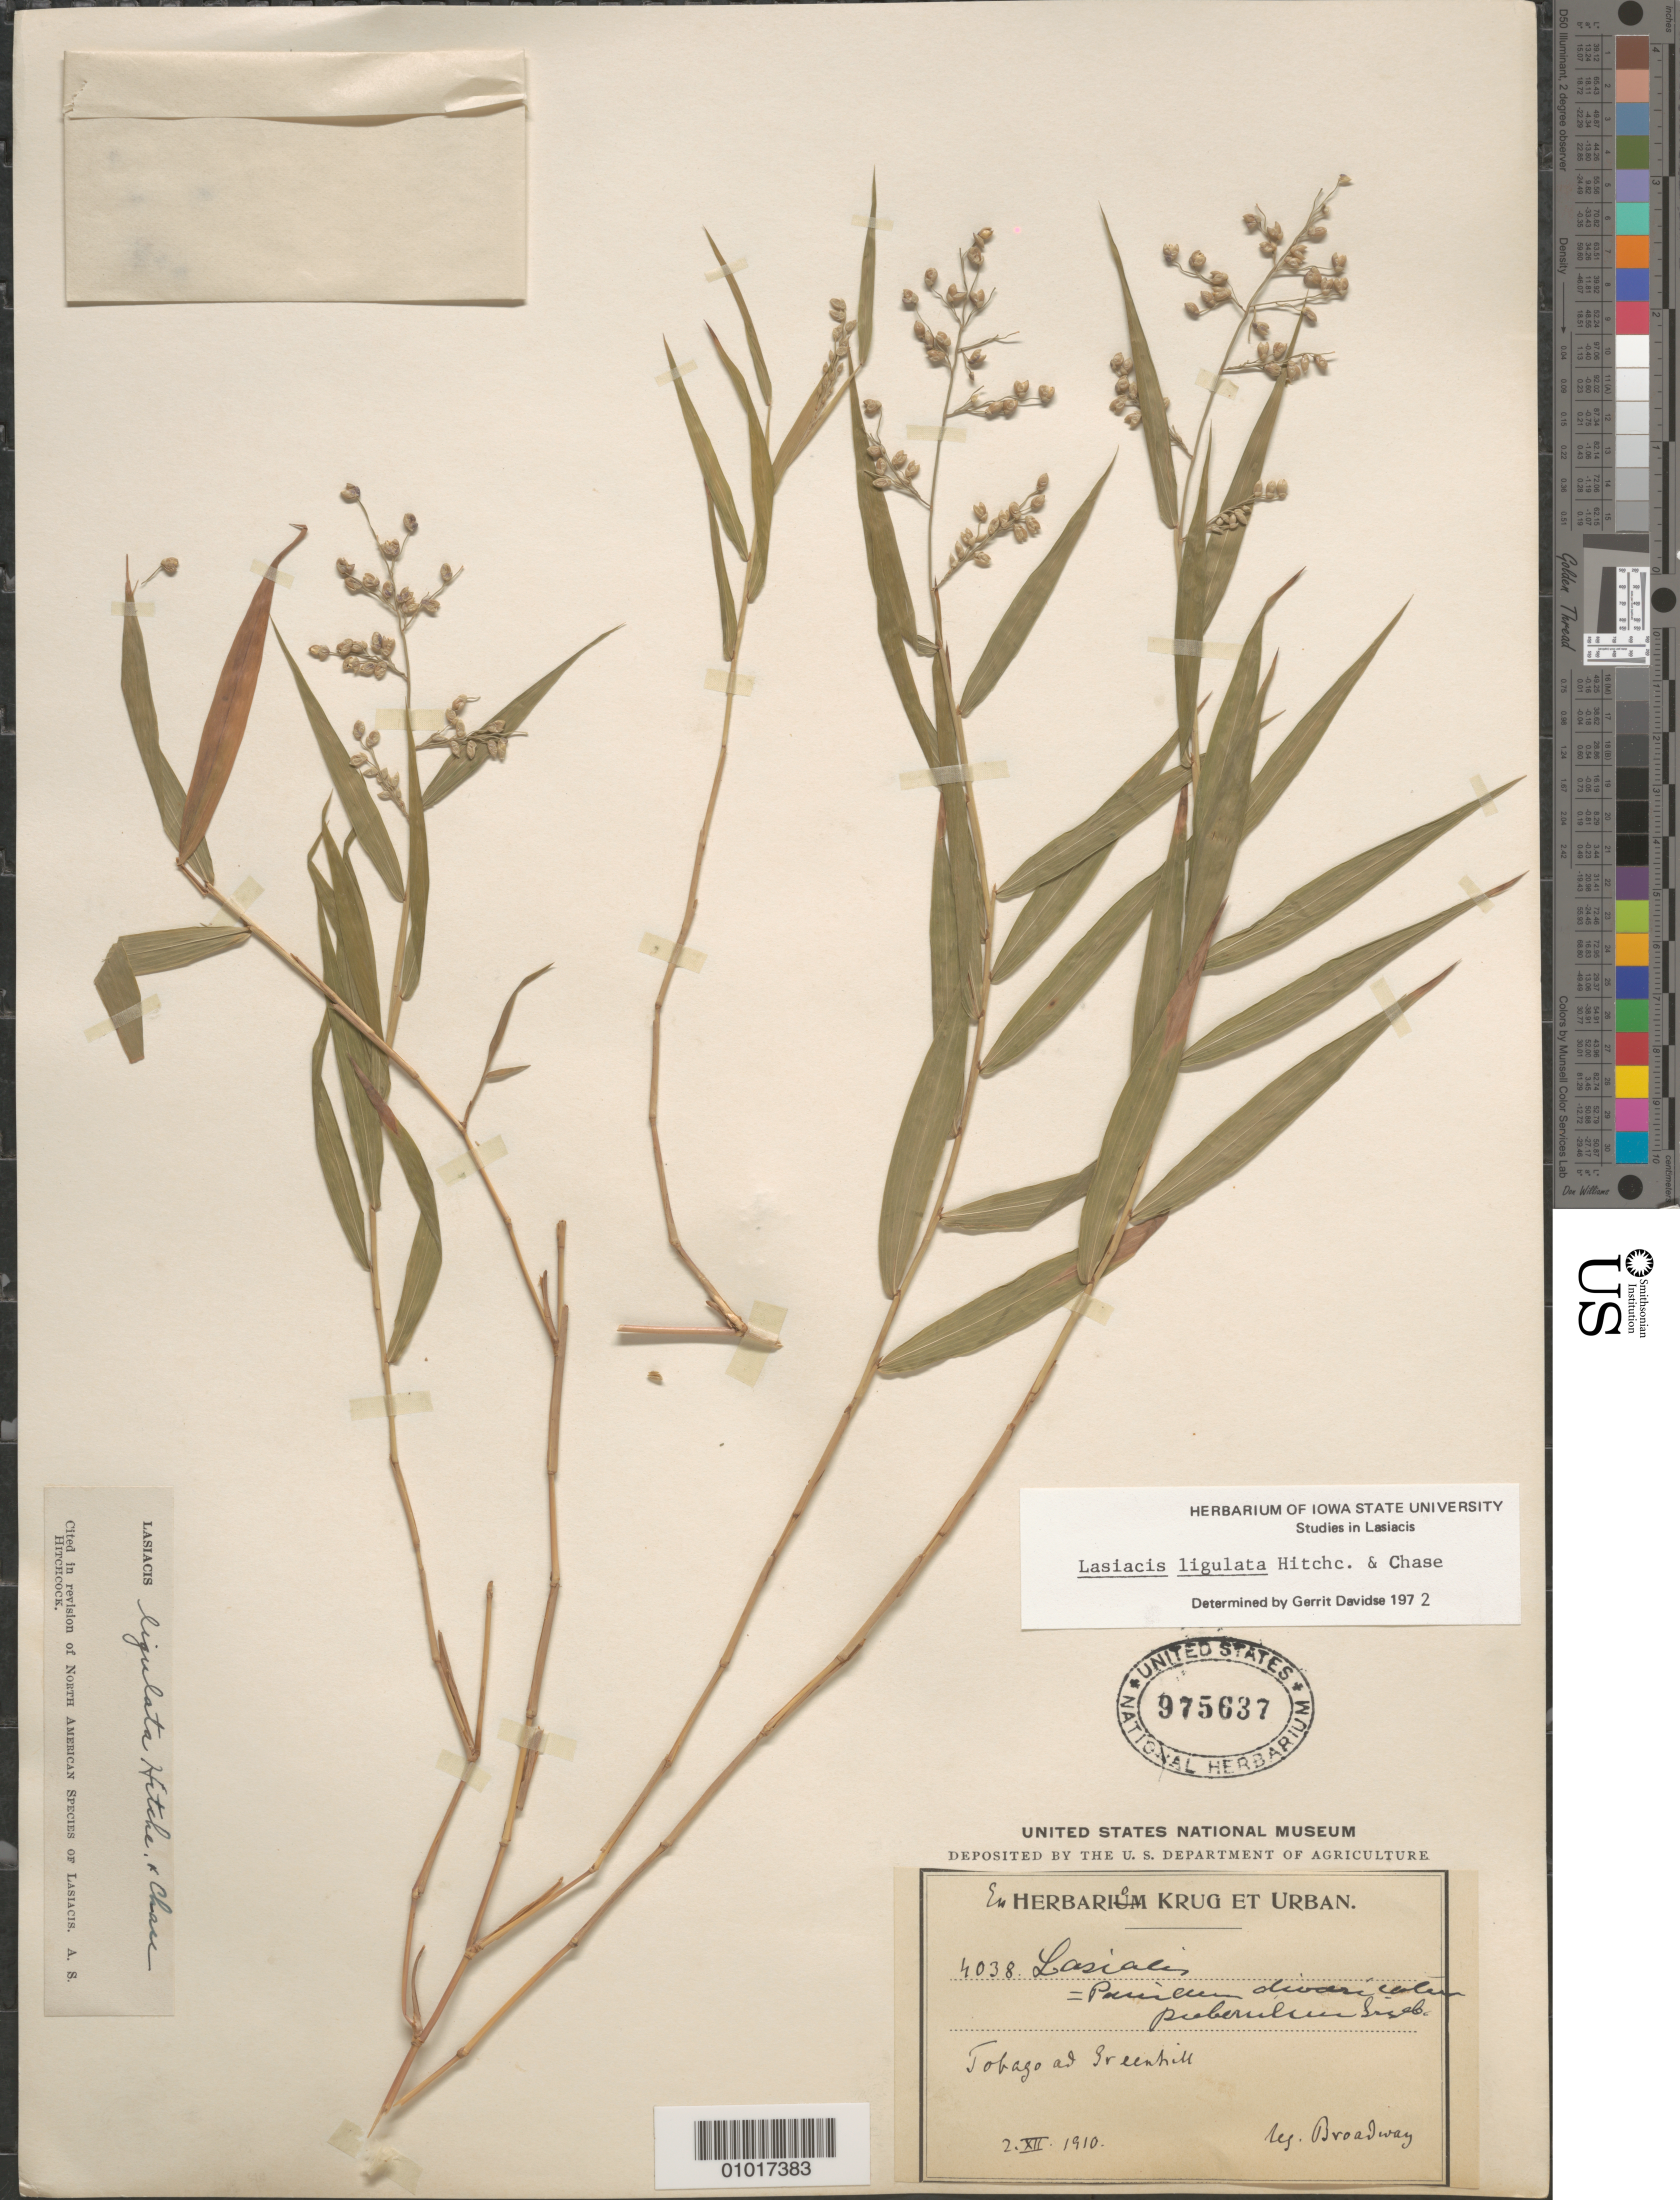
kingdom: Plantae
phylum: Tracheophyta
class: Liliopsida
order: Poales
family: Poaceae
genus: Lasiacis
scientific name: Lasiacis ligulata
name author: Hitchc. & Chase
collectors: W. E. Broadway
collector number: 4038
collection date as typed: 02 Dec 1910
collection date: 1910-12-02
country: Trinidad and Tobago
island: Tobago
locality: Greenhill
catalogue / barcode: US 975637